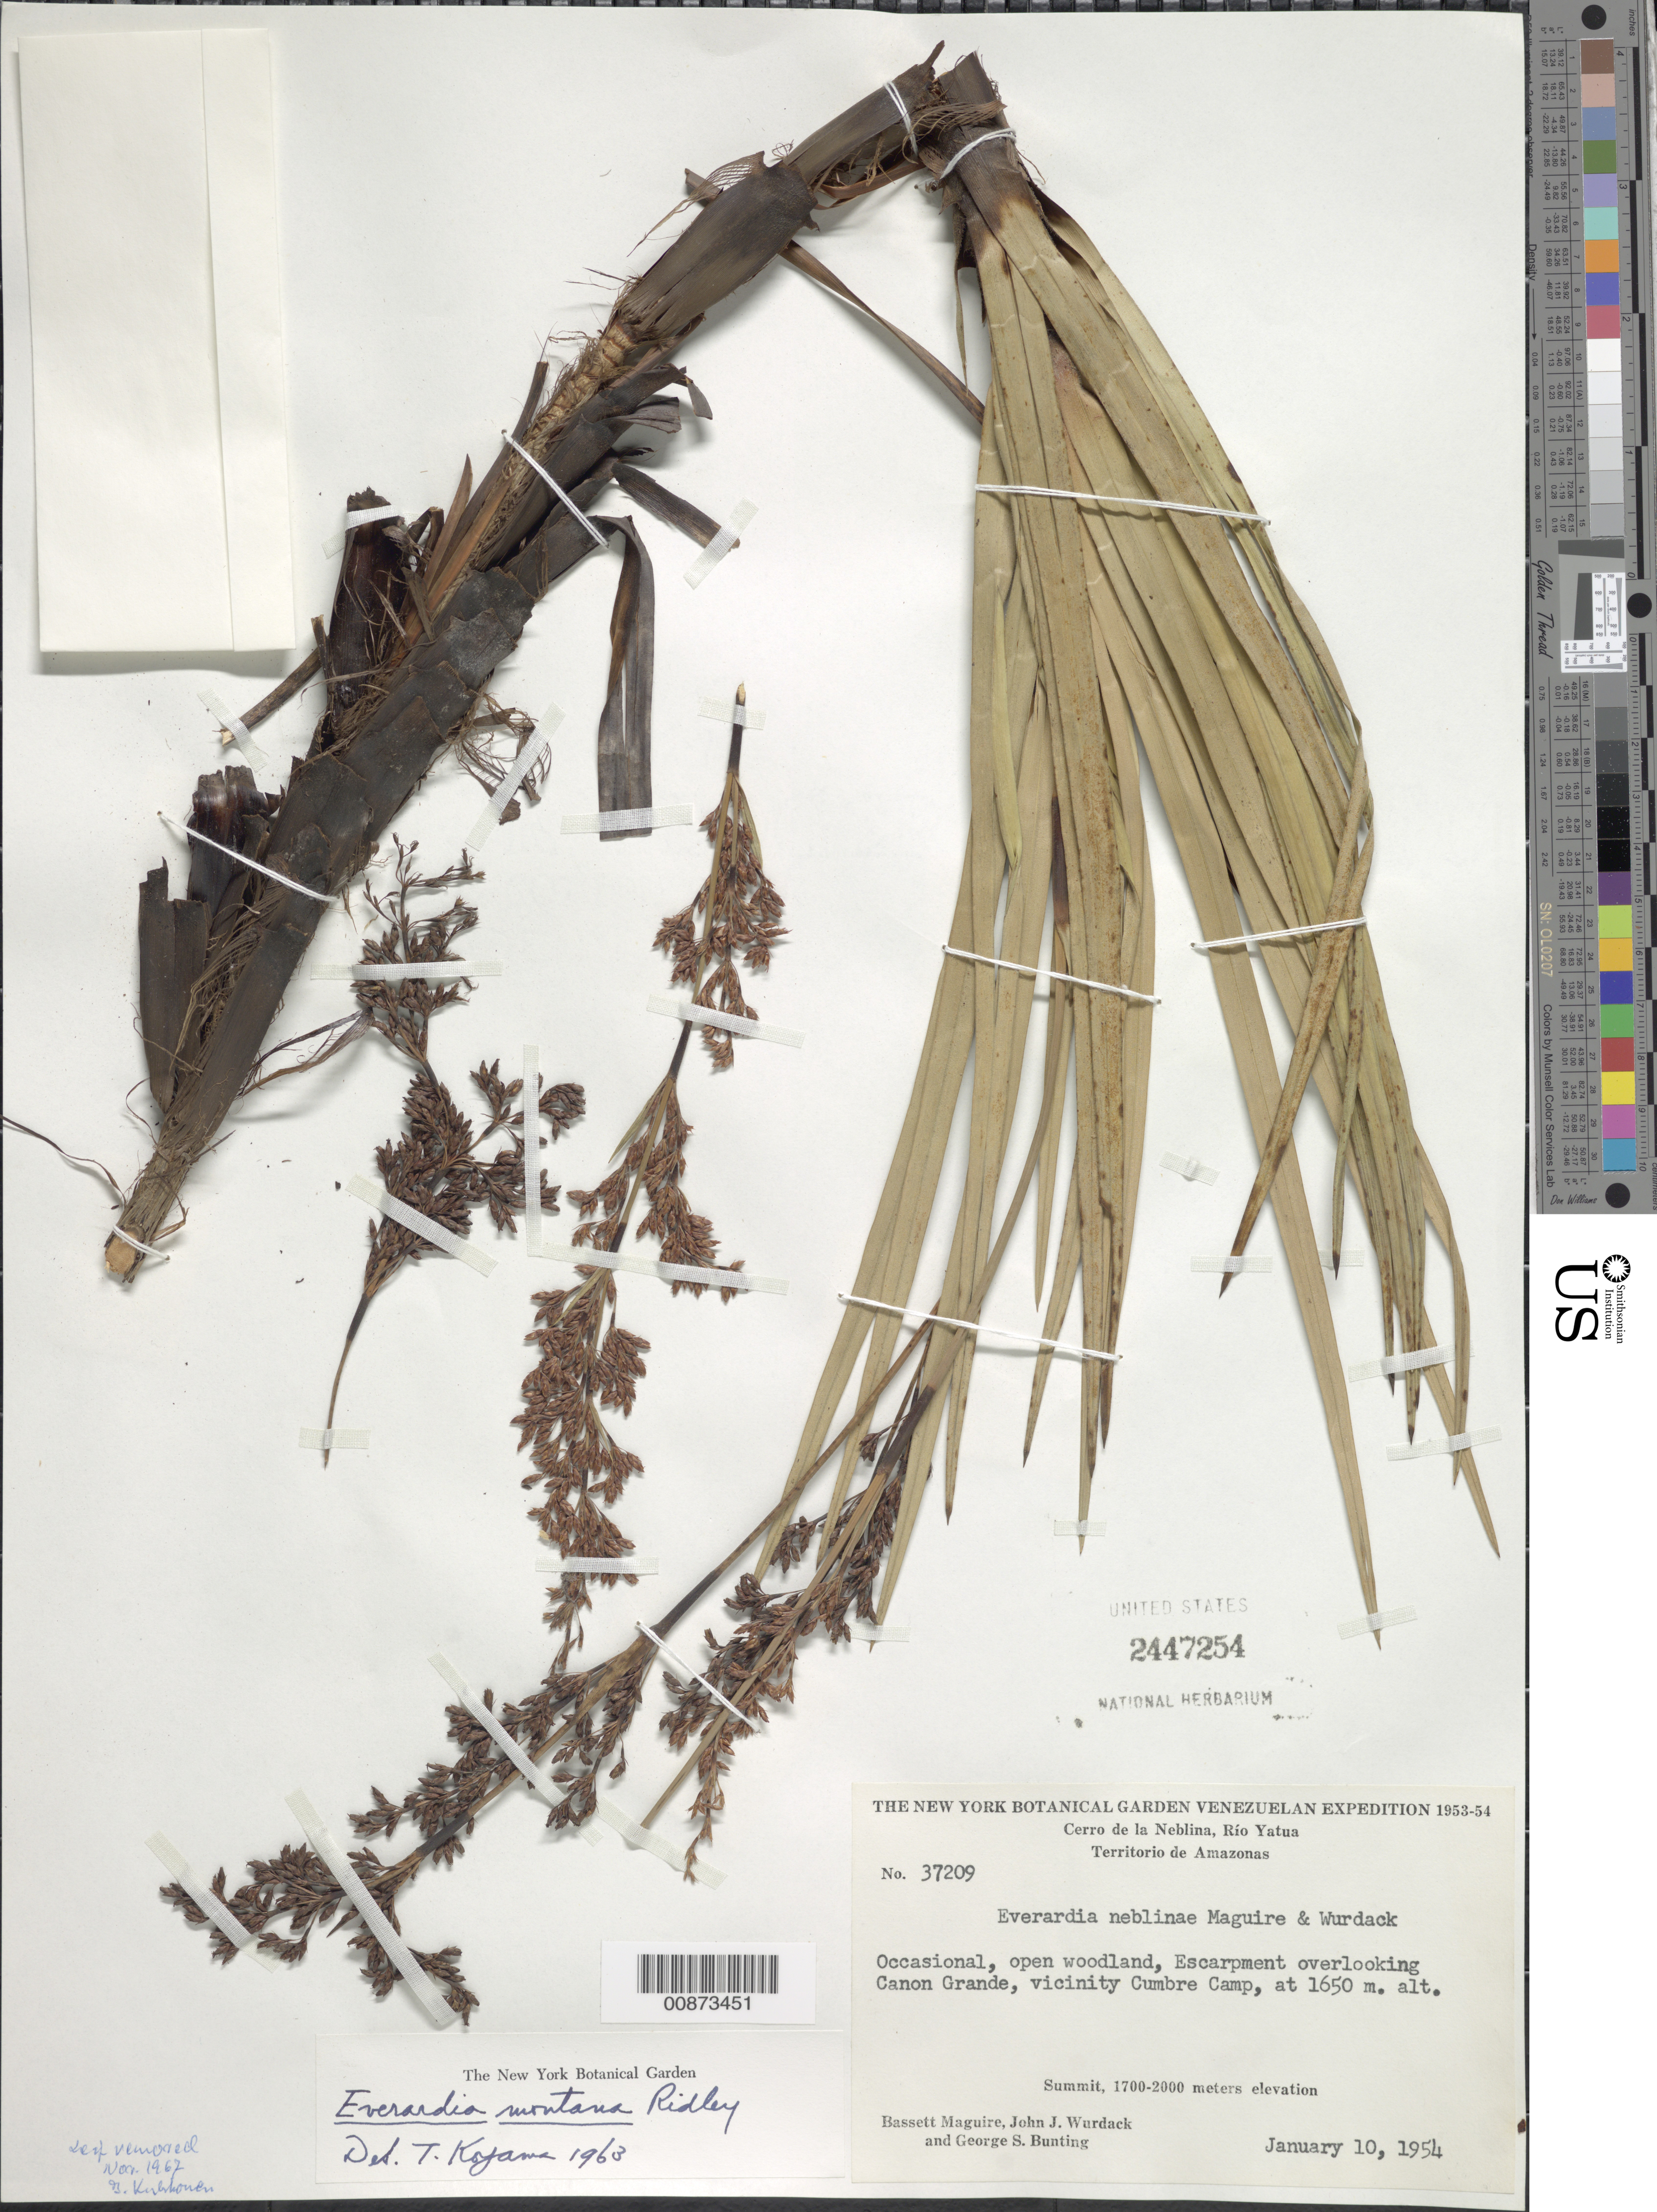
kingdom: Plantae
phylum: Tracheophyta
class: Liliopsida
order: Poales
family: Cyperaceae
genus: Cephalocarpus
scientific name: Cephalocarpus montanus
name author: (Ridley) S.M. Costa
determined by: Strong, Mark T., (BOT), Smithsonian Institution - National Museum of Natural History (UNITED STATES)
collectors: B. Maguire, J. J. Wurdack & G. S. Bunting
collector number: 37209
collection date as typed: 10-Jan-54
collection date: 1954-01-10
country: Venezuela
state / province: Amazonas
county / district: Río Negro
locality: Cerro de la Neblina, Cañon Grande, vicinity Cumbre Camp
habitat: Open woodland, escarpment overlooking Cañon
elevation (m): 1650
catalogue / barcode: US 2447254